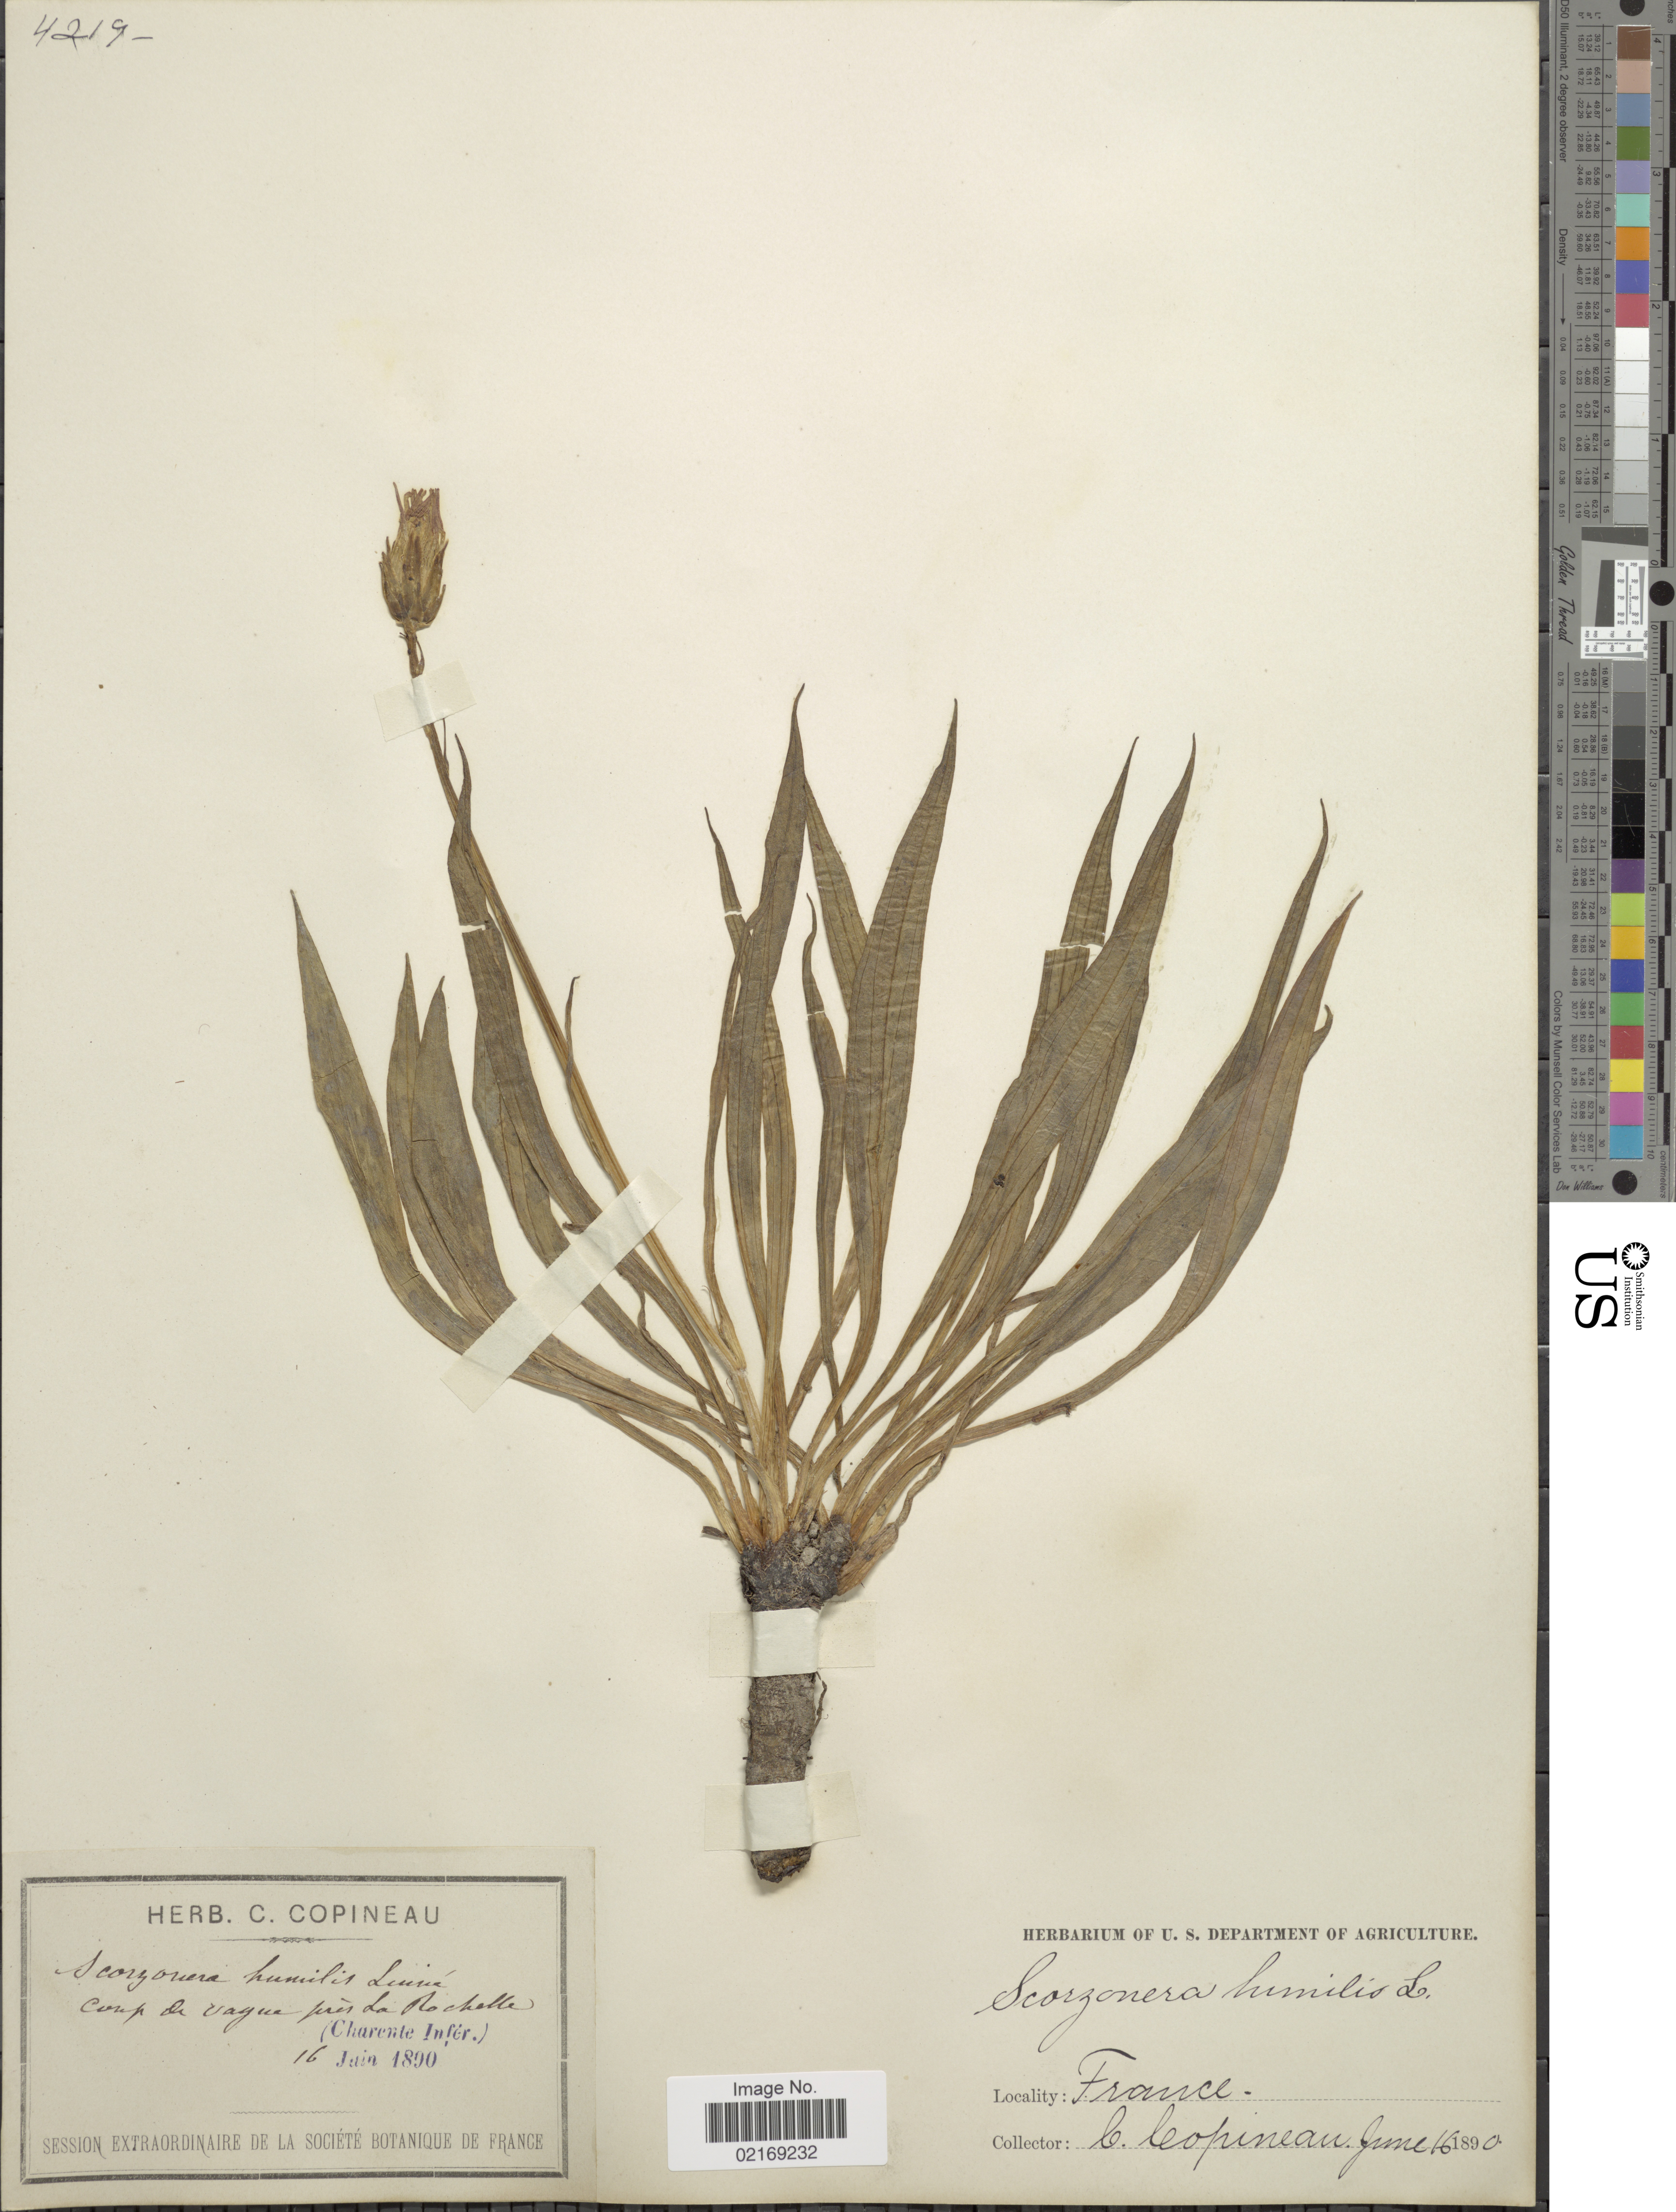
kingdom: Plantae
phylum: Tracheophyta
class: Magnoliopsida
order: Asterales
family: Asteraceae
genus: Scorzonera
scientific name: Scorzonera humilis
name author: L.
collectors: C. Copineau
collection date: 1890-06-16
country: France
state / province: Nouvelle-Aquitaine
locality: Coup de vague près La Rochelle (Charente Infér.)